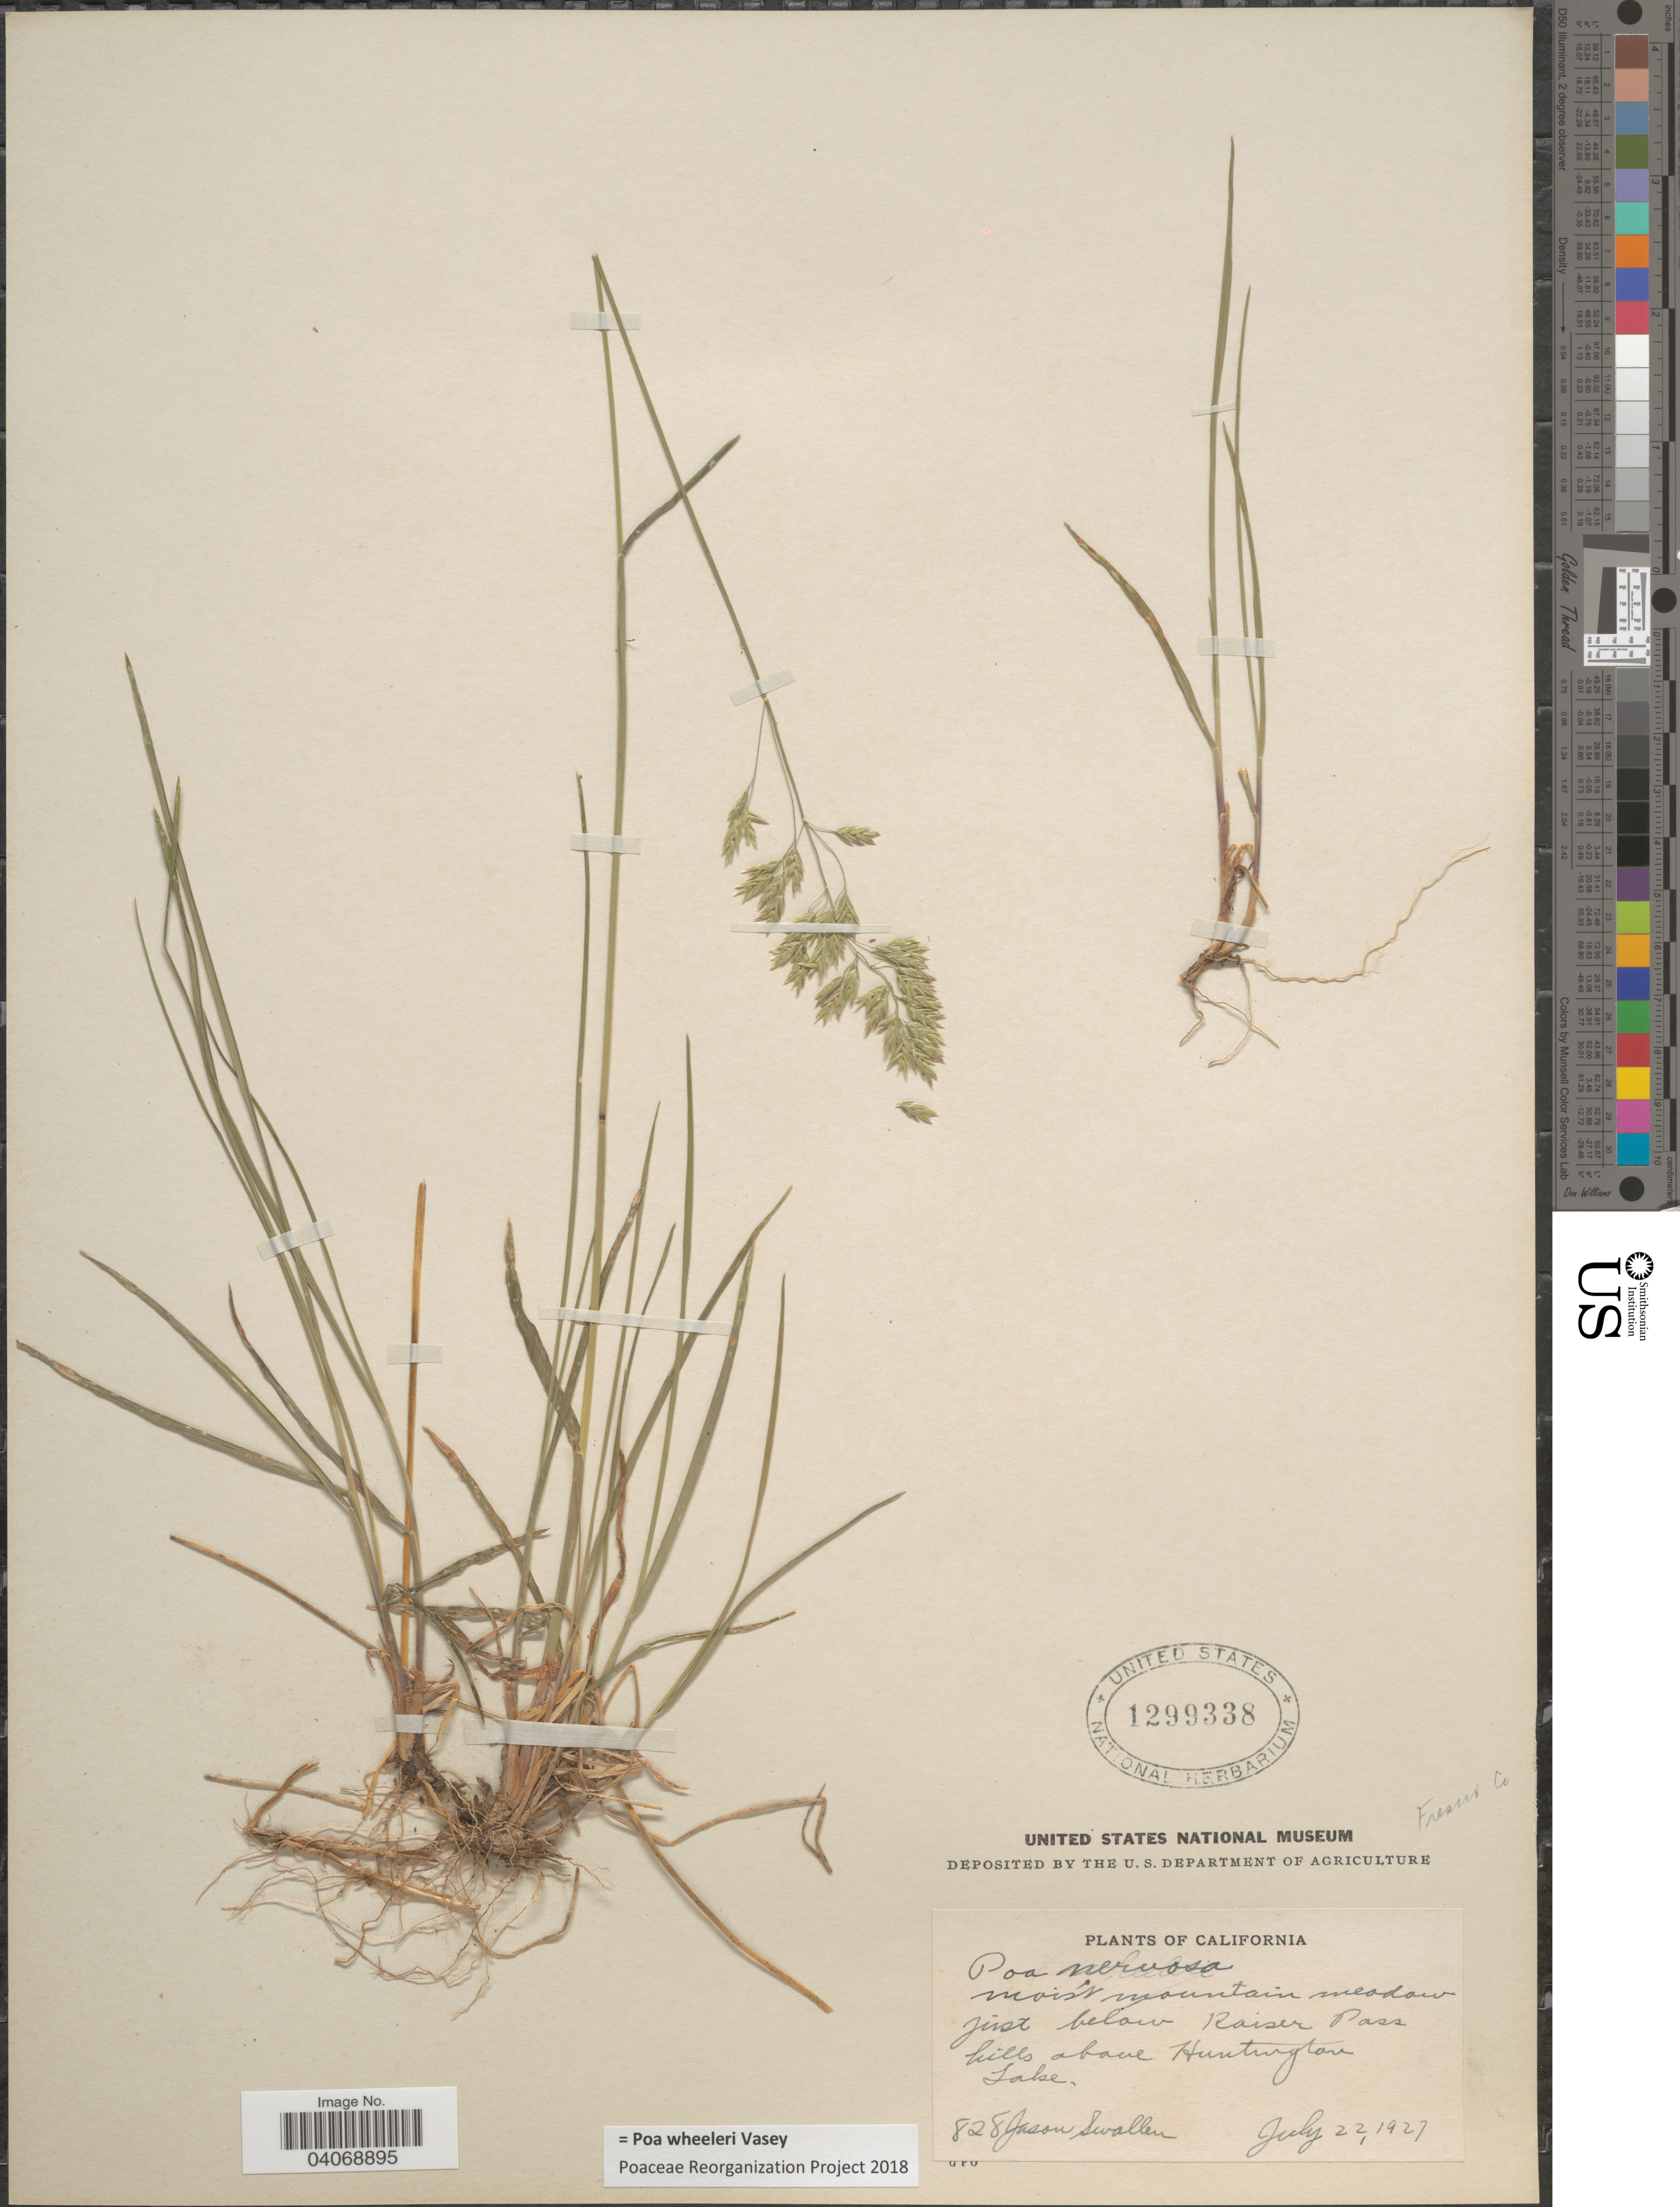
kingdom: Plantae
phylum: Tracheophyta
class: Liliopsida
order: Poales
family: Poaceae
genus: Poa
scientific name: Poa wheeleri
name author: Vasey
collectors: J. R. Swallen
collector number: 828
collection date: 1927-07-22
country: United States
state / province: California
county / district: Fresno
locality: Fresno Co. Moist mountain meadow just below Raiser Pass hills above Huntington Lake.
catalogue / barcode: US 1299338